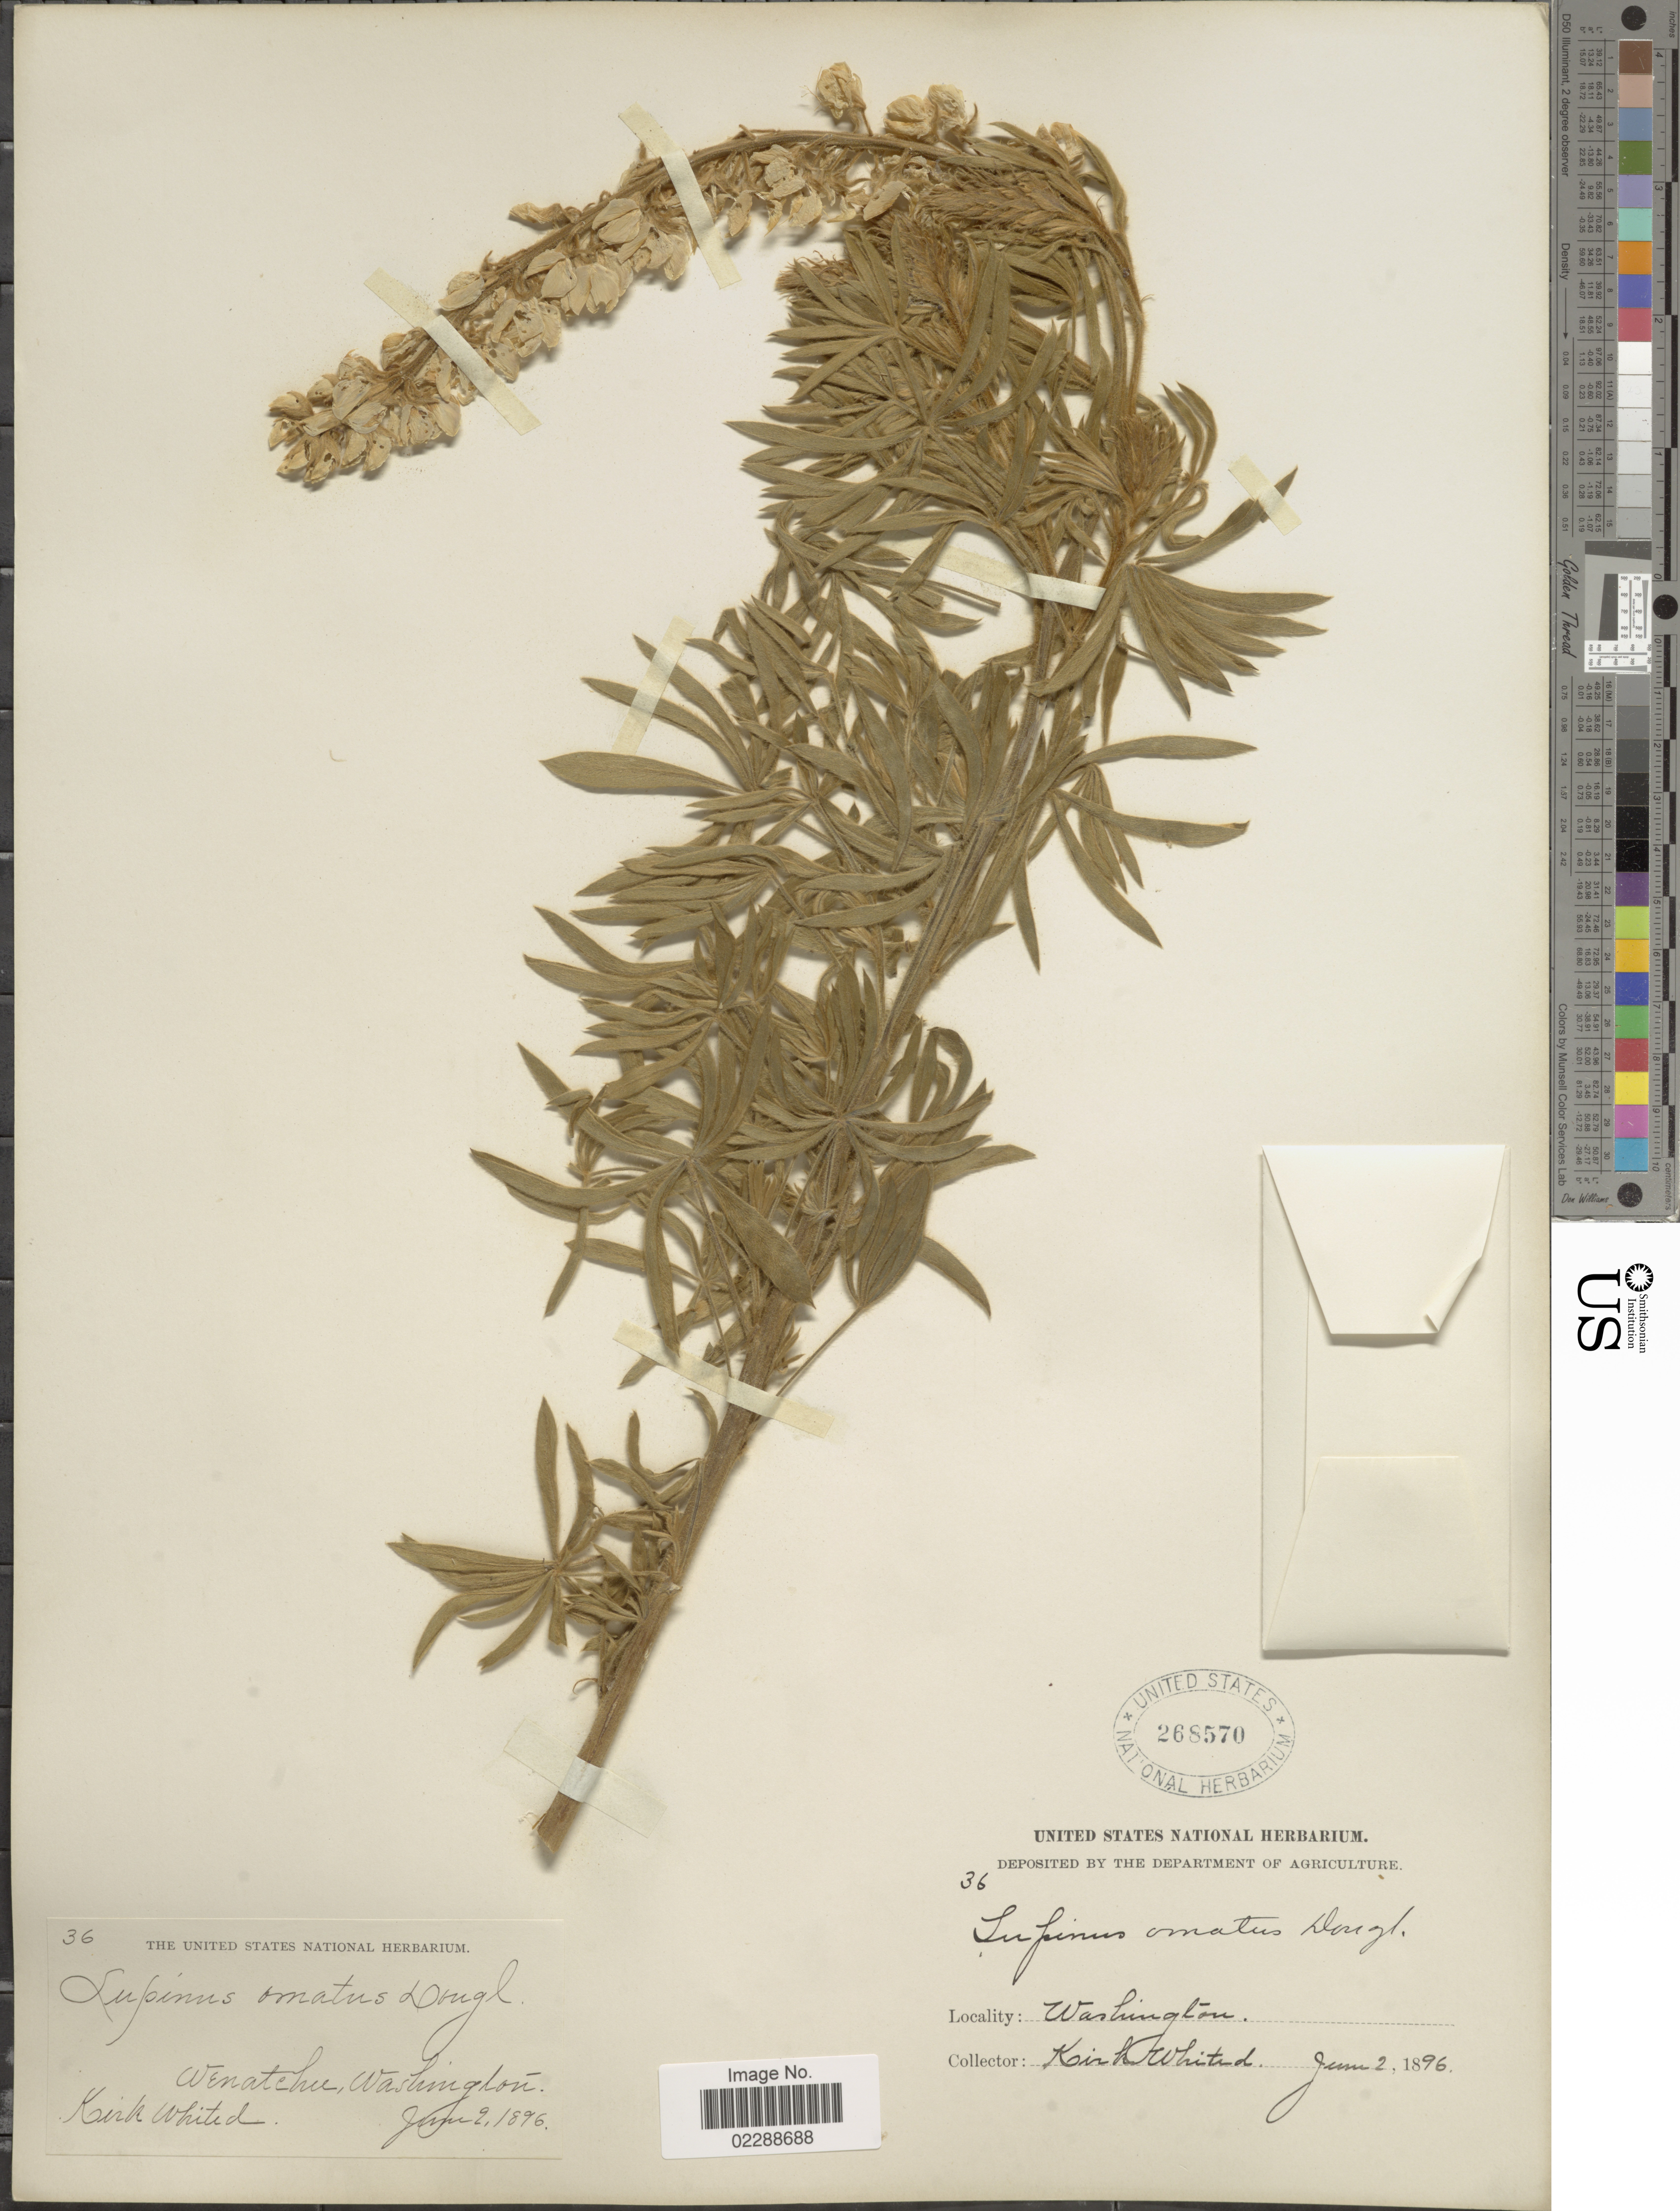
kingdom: Plantae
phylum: Tracheophyta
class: Magnoliopsida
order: Fabales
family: Fabaceae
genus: Lupinus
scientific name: Lupinus sp.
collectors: K. Whited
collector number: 36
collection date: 1896-06-02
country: United States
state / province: Washington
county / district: Chelan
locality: Wenatchee, Washington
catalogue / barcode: US 268570